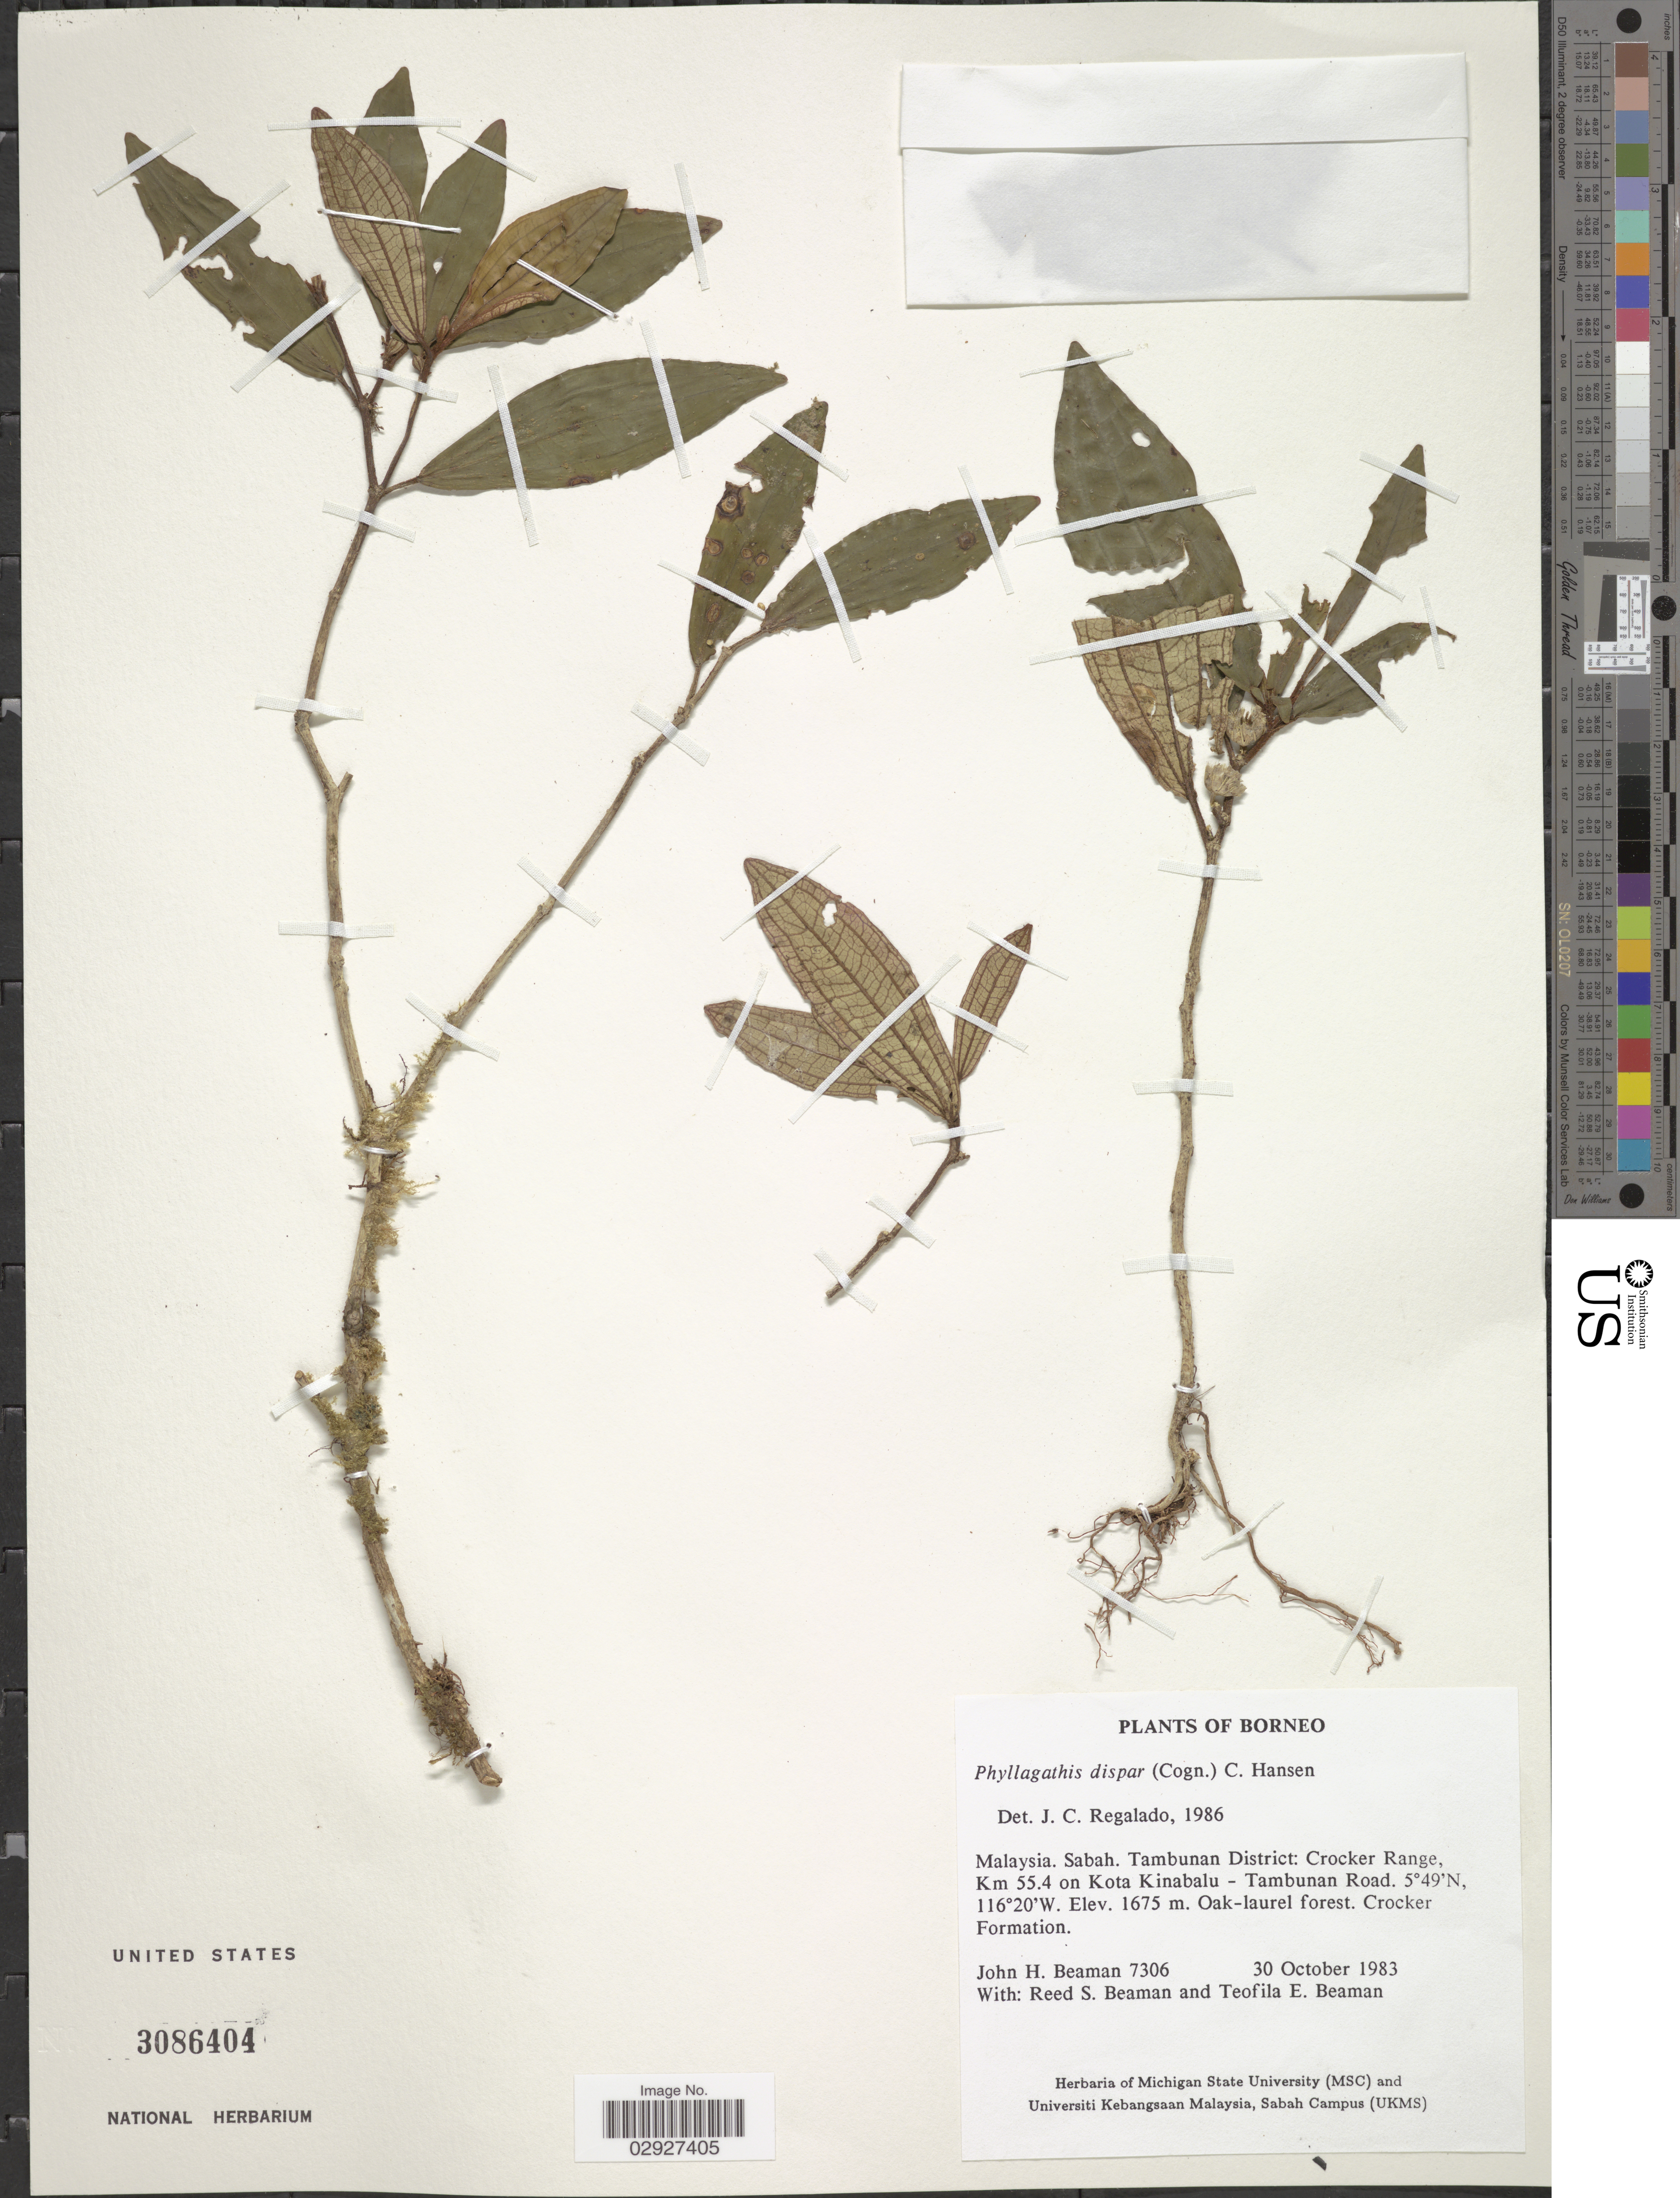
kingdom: Plantae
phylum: Tracheophyta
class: Magnoliopsida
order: Myrtales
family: Melastomataceae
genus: Phyllagathis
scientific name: Phyllagathis dispar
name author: C.Hansen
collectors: J. H. Beaman, R. S. Beaman & T. E. Beaman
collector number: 7306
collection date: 1983-10-30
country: Malaysia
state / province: Sabah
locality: Tambunan District: Crocker Range, Km 55.4 on Kota Kinabalu - Tambunan Road.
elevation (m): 1675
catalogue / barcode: US 3086404